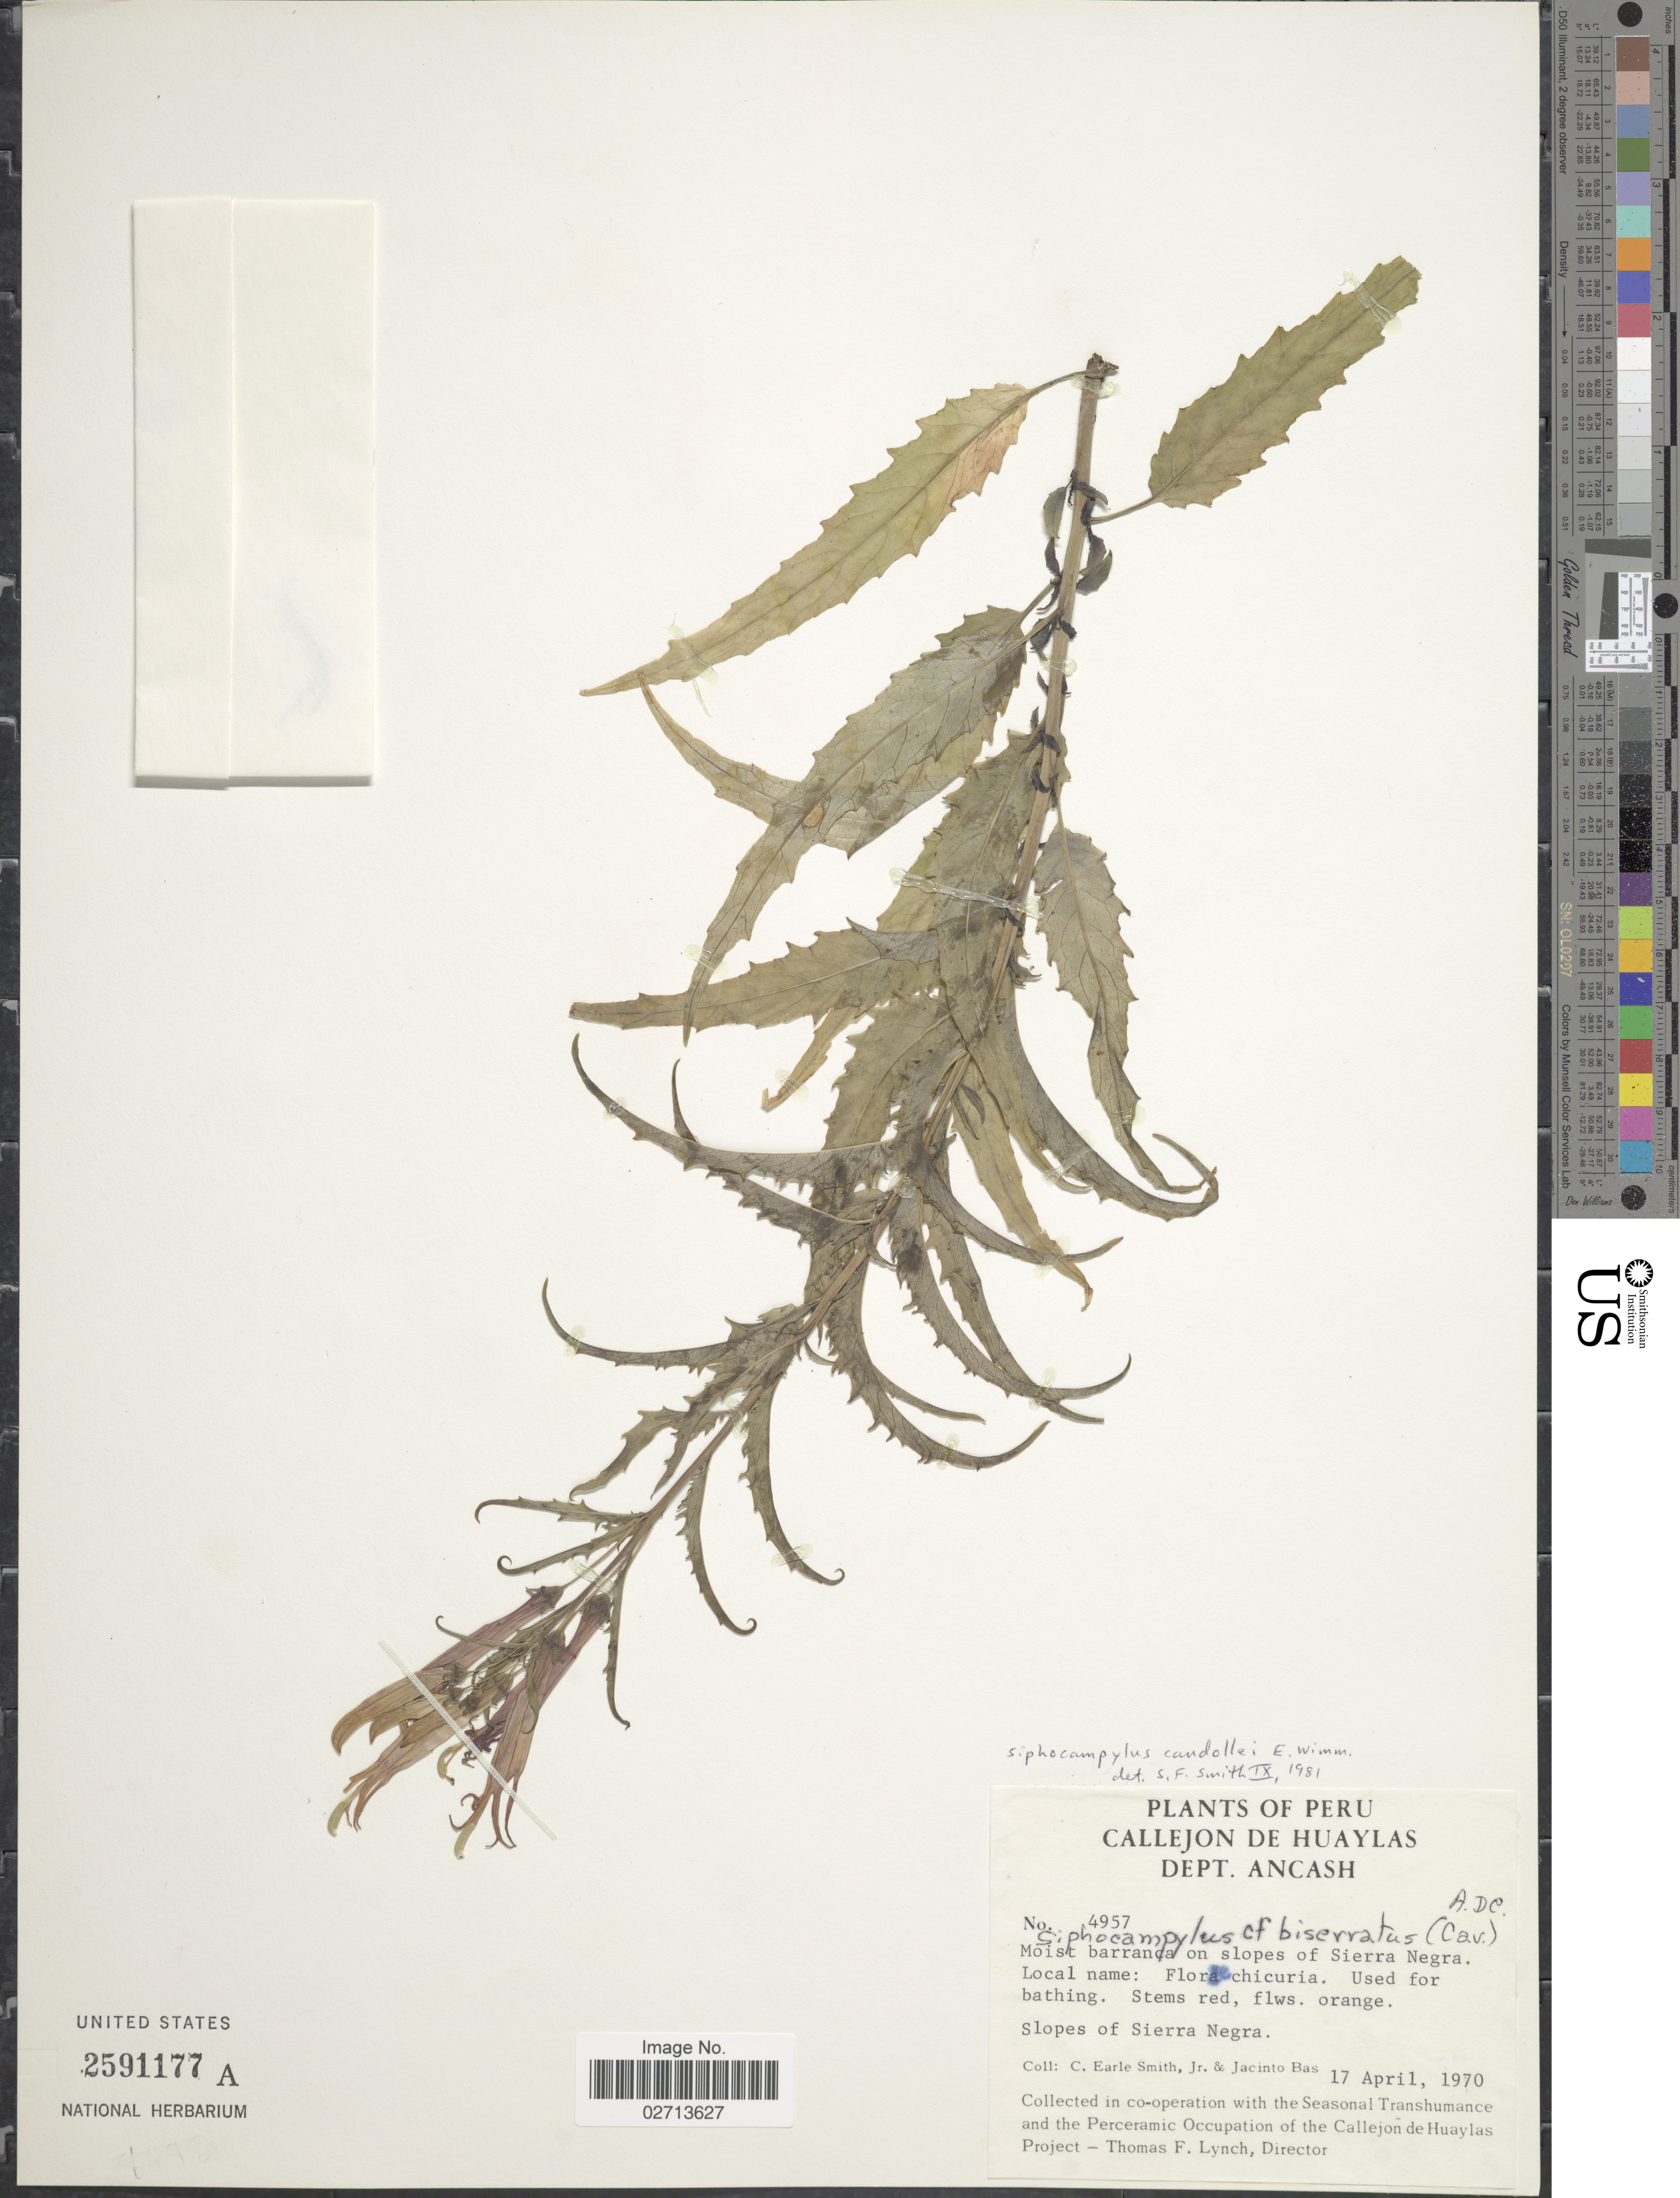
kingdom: Plantae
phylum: Tracheophyta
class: Magnoliopsida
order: Asterales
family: Campanulaceae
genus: Siphocampylus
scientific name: Siphocampylus candollei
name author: E. Wimm.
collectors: C. E. Smith Jr. & J. Bas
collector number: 4957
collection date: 1970-04-17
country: Peru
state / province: Ancash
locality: Callejon de Huaylas. Slopes of Sierra Negra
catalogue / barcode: US 2591177A